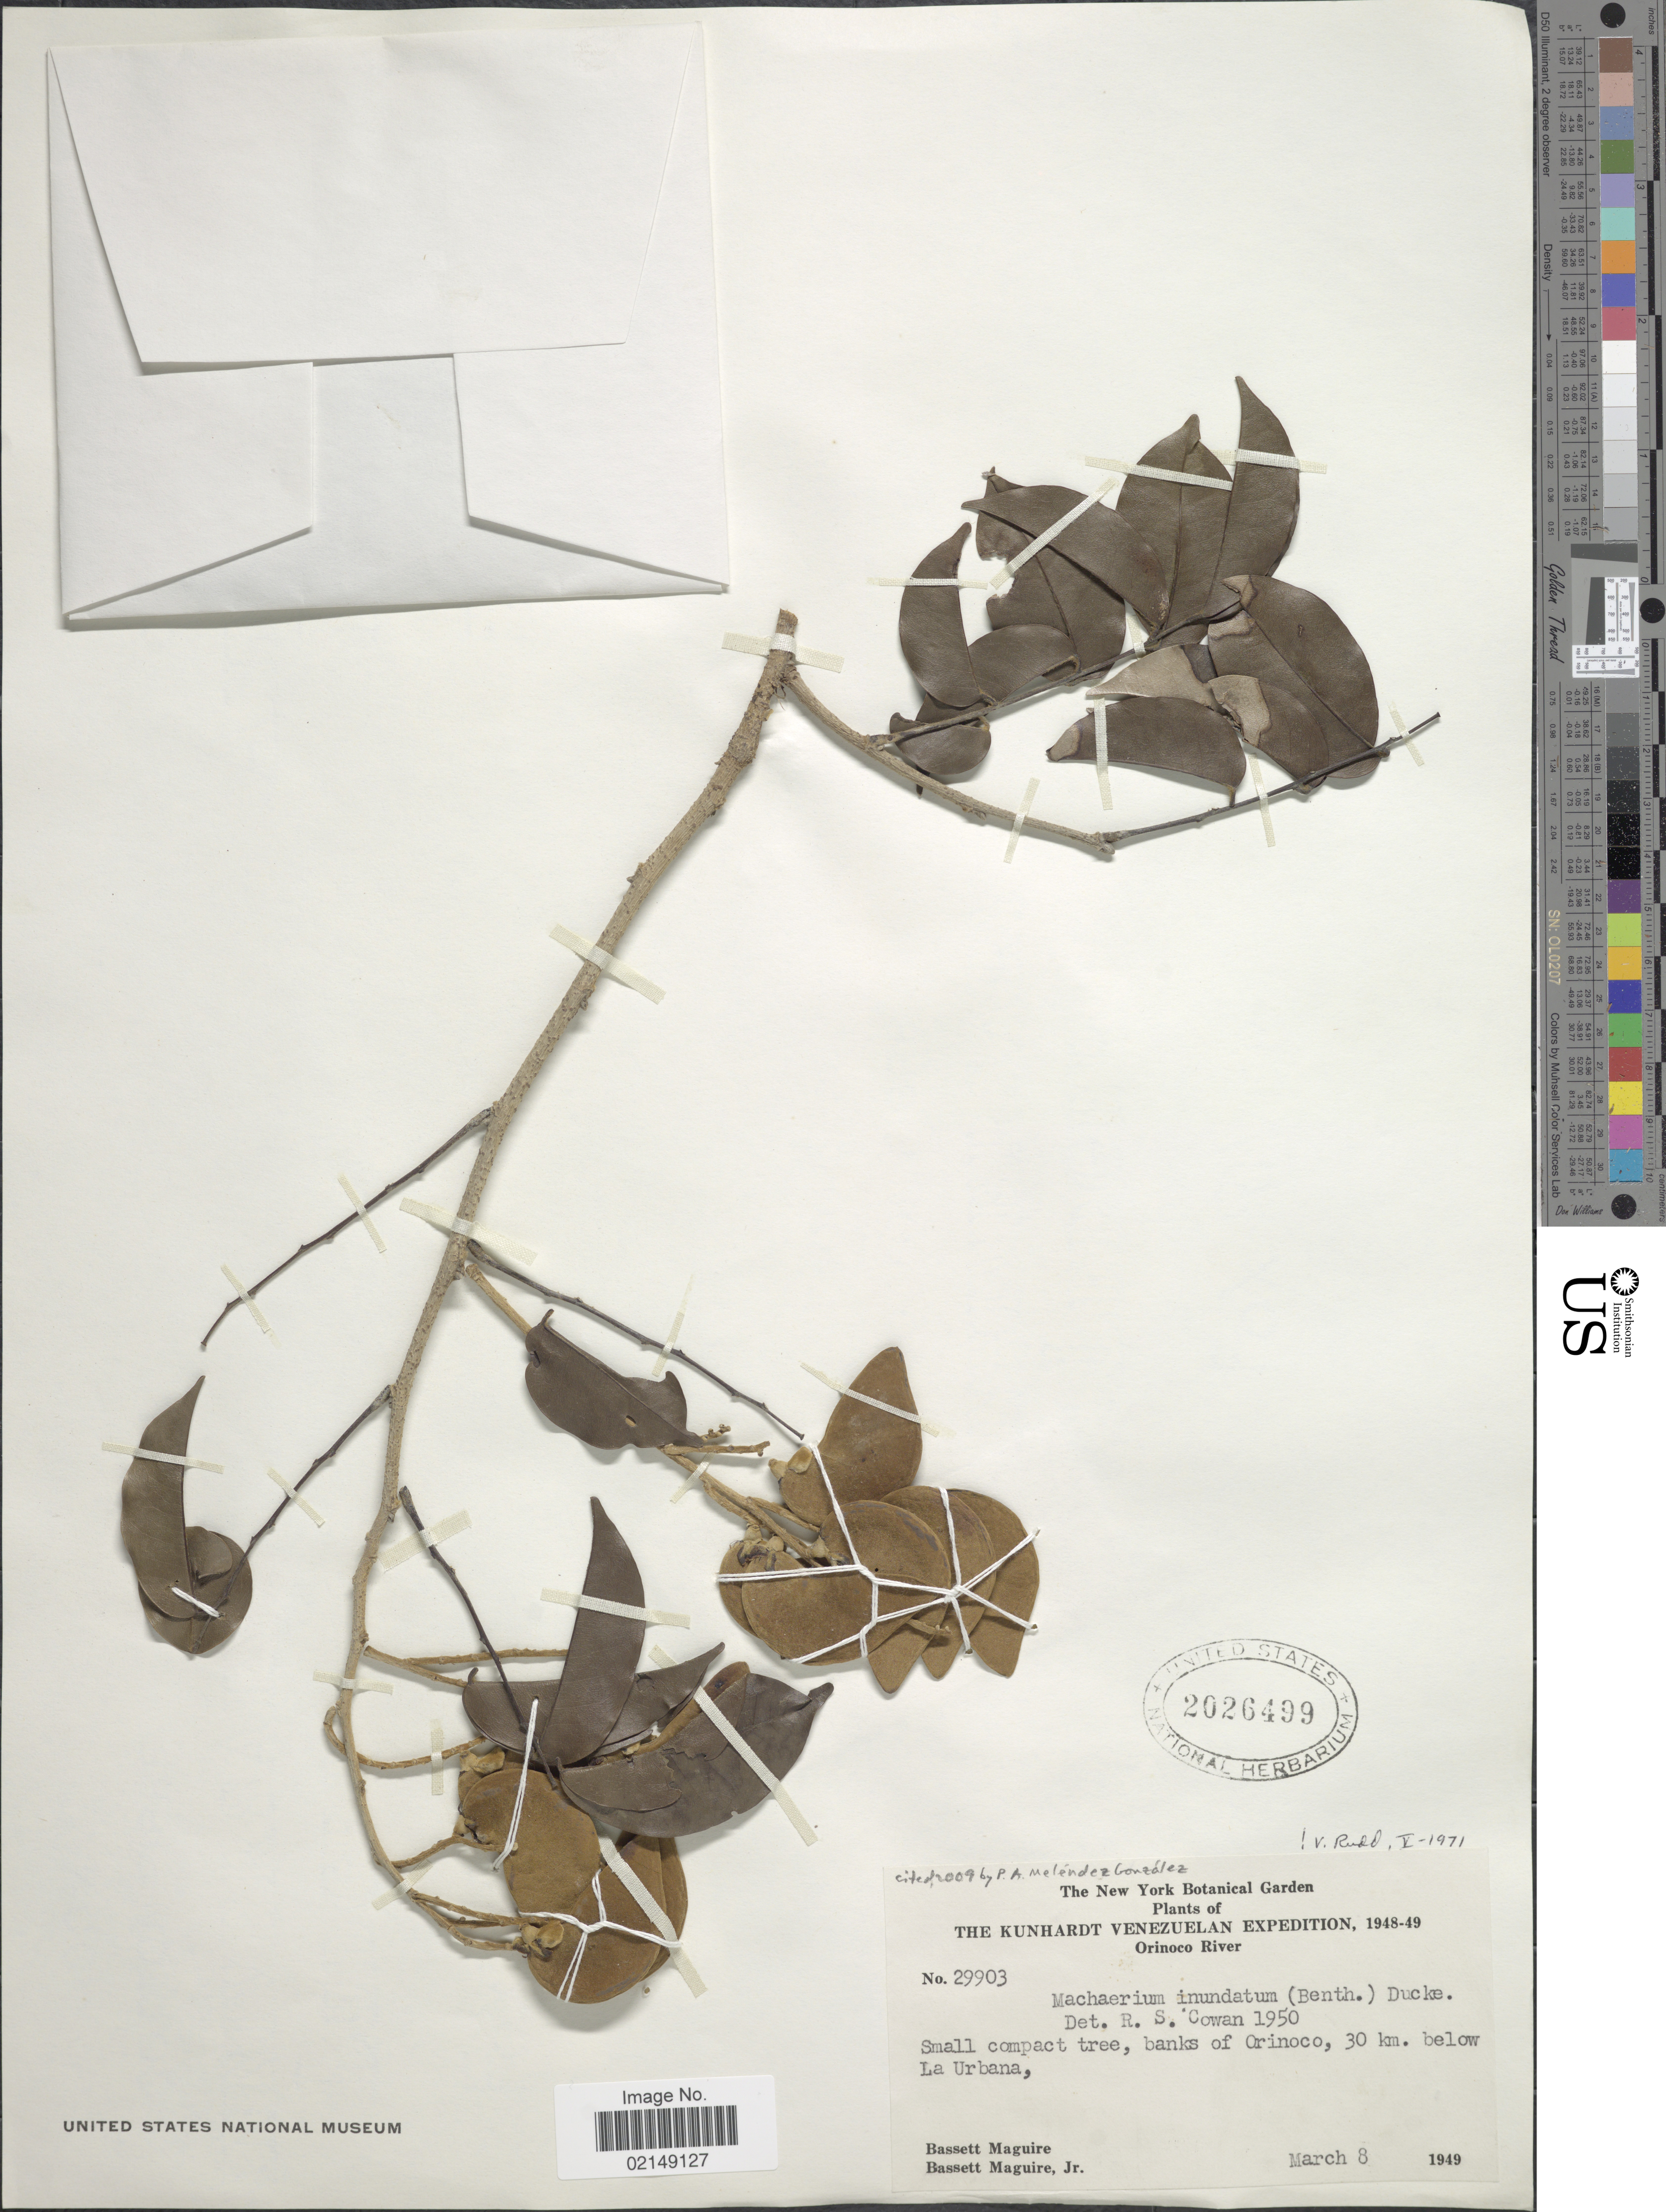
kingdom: Plantae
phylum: Tracheophyta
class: Magnoliopsida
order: Fabales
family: Fabaceae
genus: Machaerium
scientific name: Machaerium inundatum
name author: (Mart. ex Benth.) Ducke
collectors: B. Maguire & B. Maguire Jr.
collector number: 29903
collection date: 1949-03-08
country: Venezuela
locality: Orinoco River, banks of Orinoco, 30 km. below La Urbana.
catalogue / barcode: US 2026499